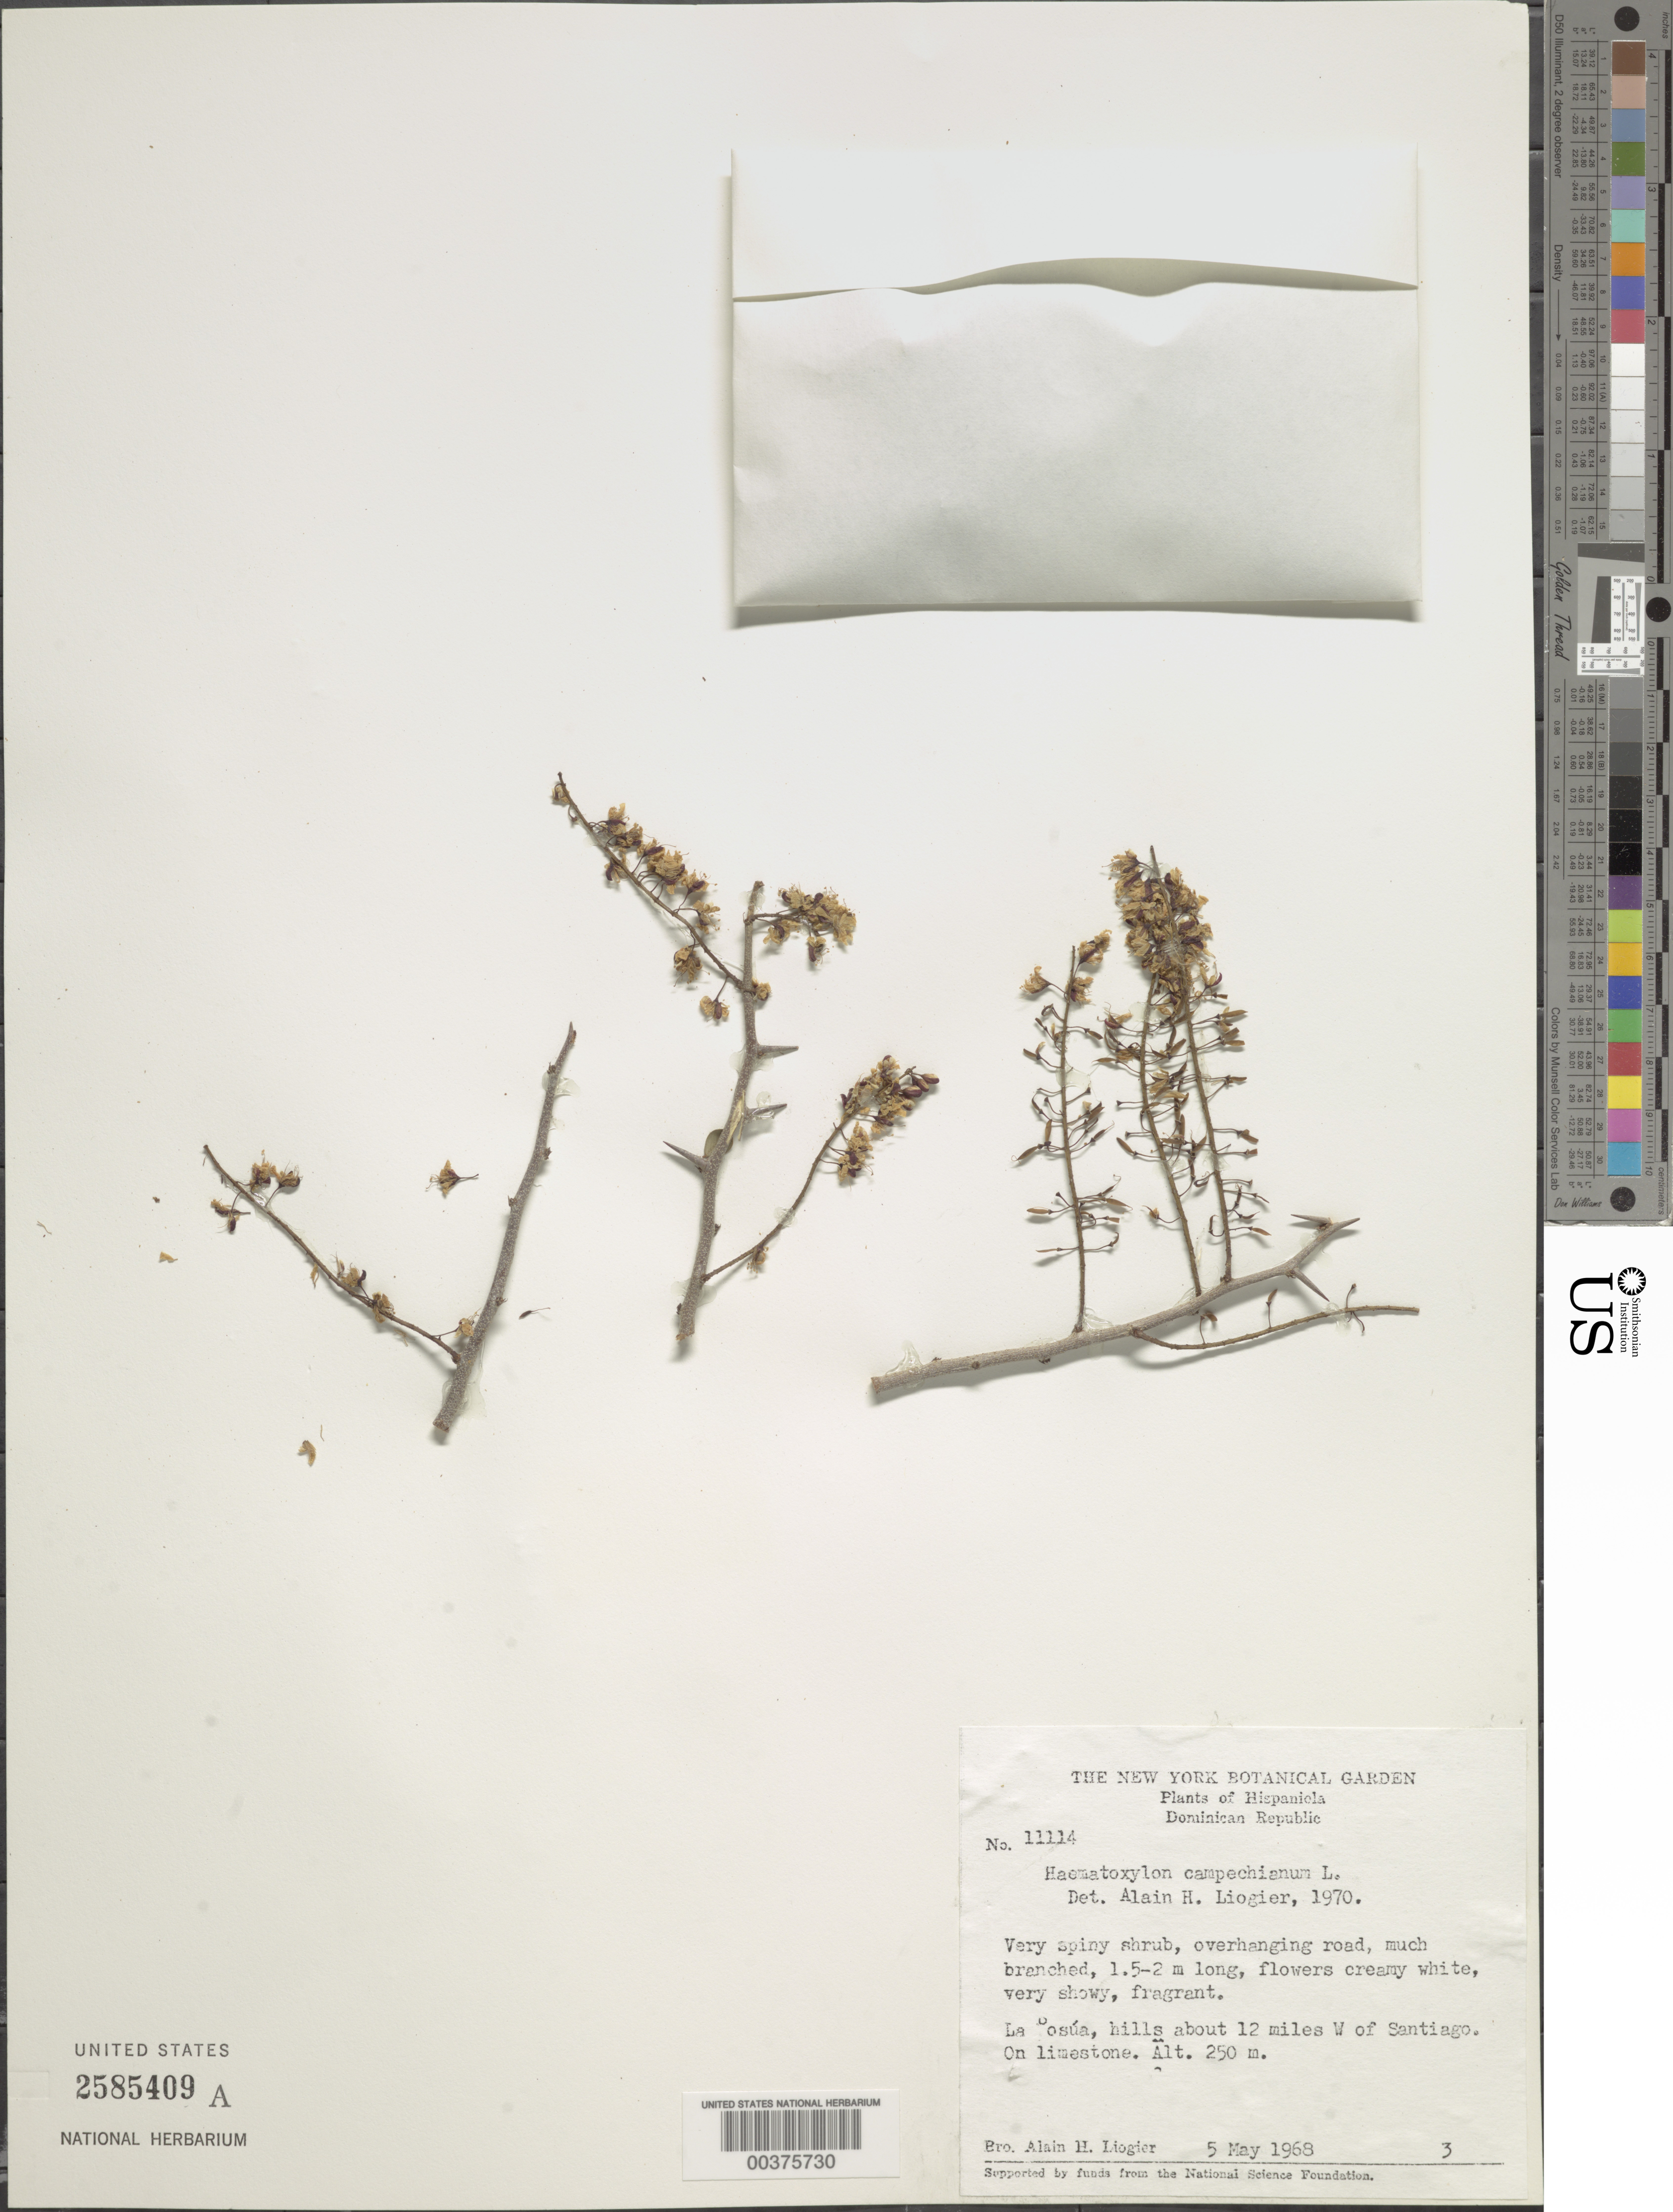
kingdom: Plantae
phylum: Tracheophyta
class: Magnoliopsida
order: Fabales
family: Fabaceae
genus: Haematoxylum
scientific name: Haematoxylum campechianum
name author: L.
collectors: A. H. Liogier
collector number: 11114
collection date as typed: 05 May 1968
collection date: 1968-05-05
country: Dominican Republic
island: Hispaniola Island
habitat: Hills; on limestone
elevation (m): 250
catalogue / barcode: US 2585409A